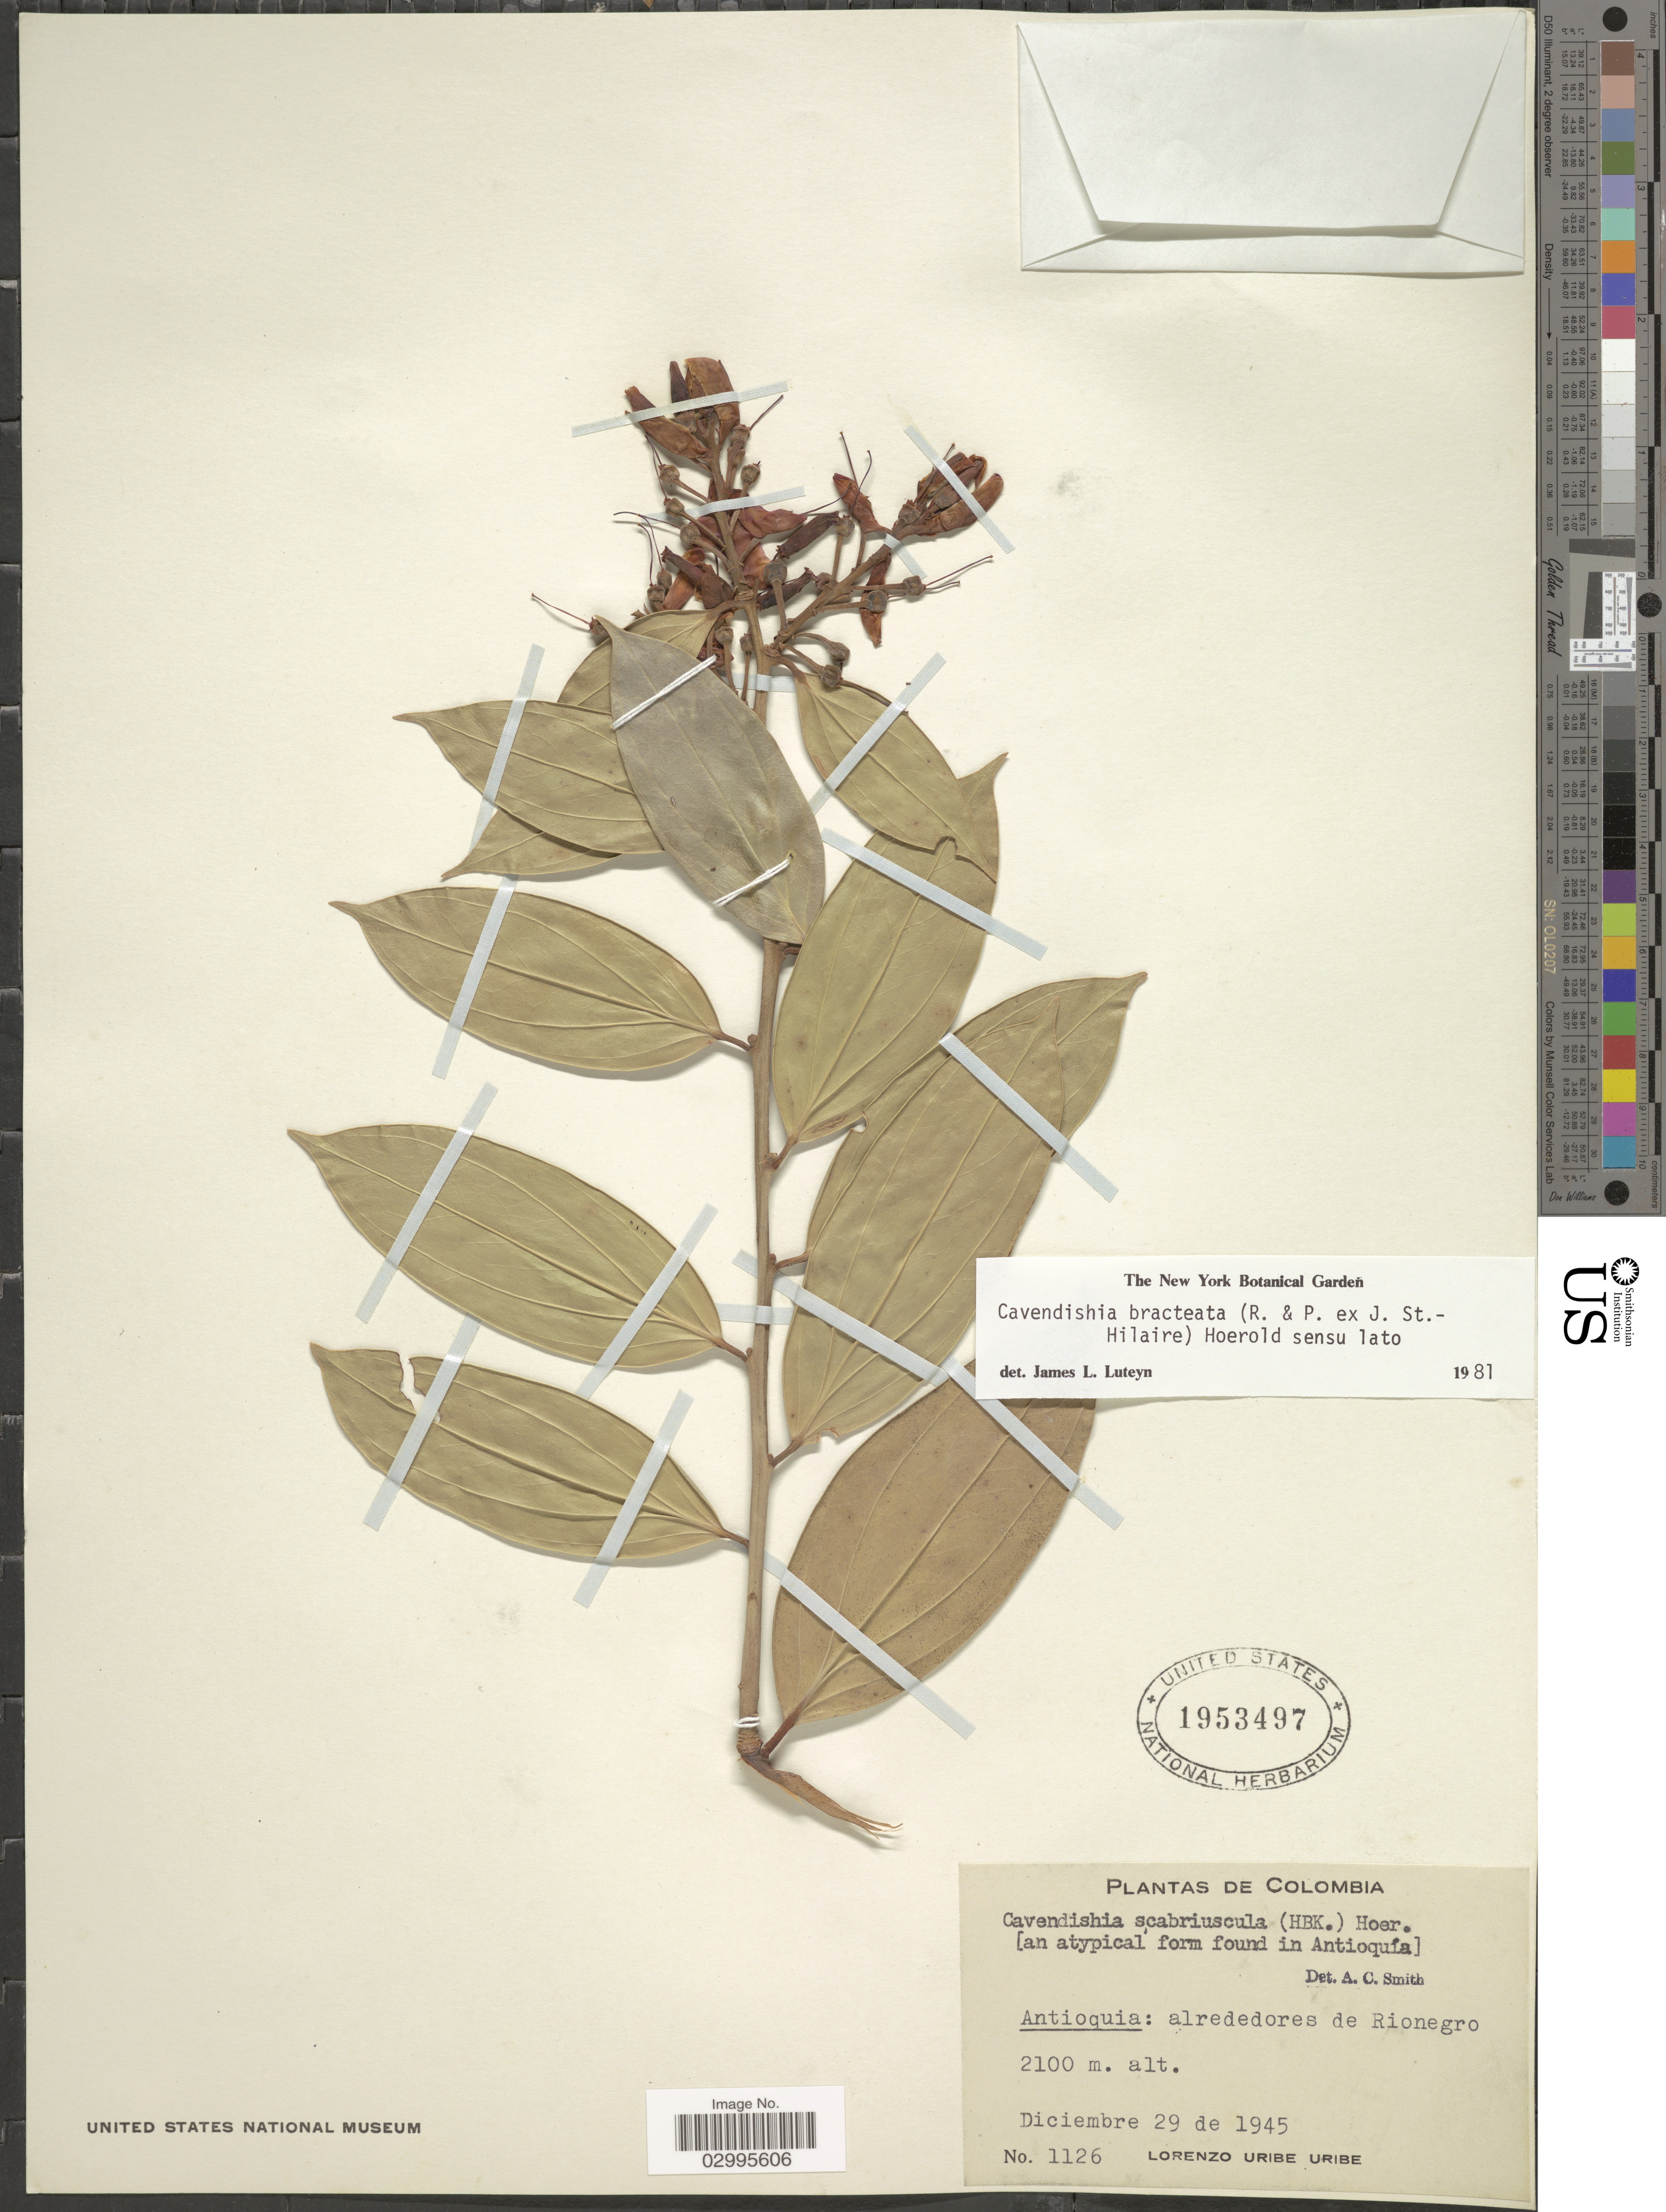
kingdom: Plantae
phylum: Tracheophyta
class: Magnoliopsida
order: Ericales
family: Ericaceae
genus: Cavendishia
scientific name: Cavendishia bracteata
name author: (Ruiz & Pav. ex J. St.-Hil.) Hoerold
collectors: L. Uribe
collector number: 1126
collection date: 1945-12-29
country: Colombia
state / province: Antioquia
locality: Alrededores de Rionegro.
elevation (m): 640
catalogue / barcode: US 1953497